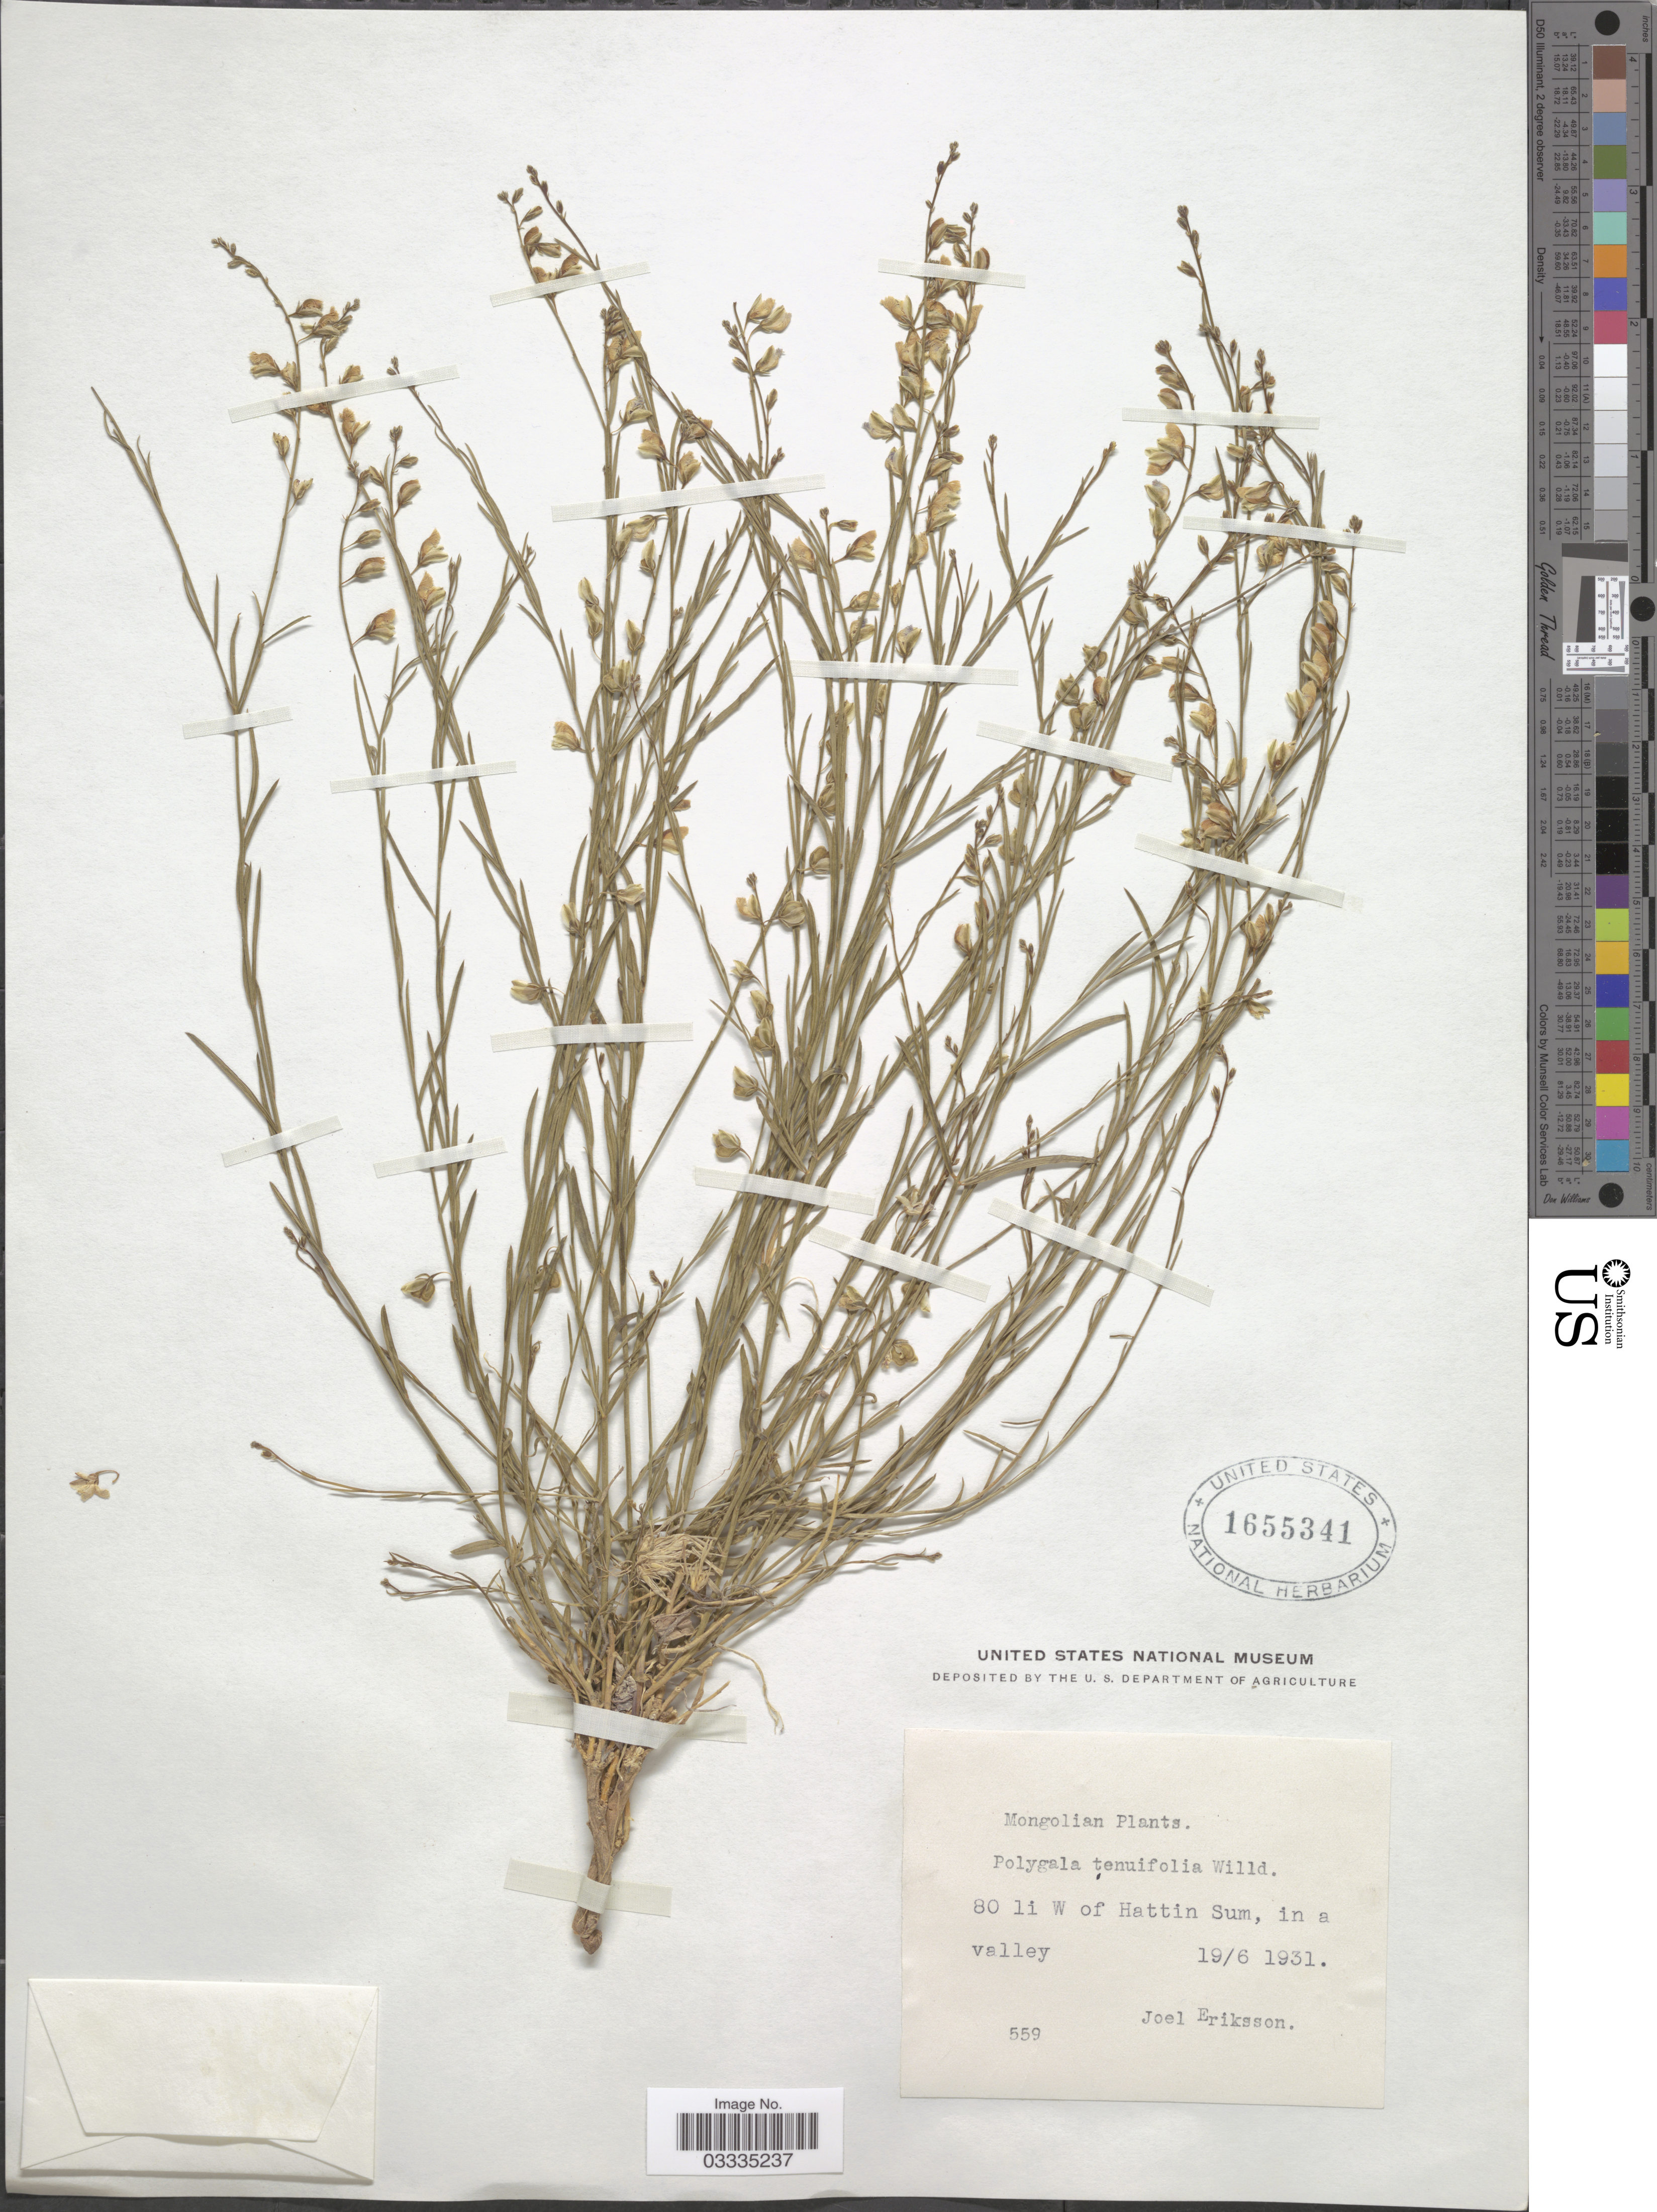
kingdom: Plantae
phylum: Tracheophyta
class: Magnoliopsida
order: Fabales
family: Polygalaceae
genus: Polygala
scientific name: Polygala tenuifolia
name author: Willd.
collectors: J. Eriksson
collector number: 559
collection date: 1931-06-19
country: Mongolia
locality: Mongolian, 80 li W of Hattin Sum, in a valley.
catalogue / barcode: US 1655341